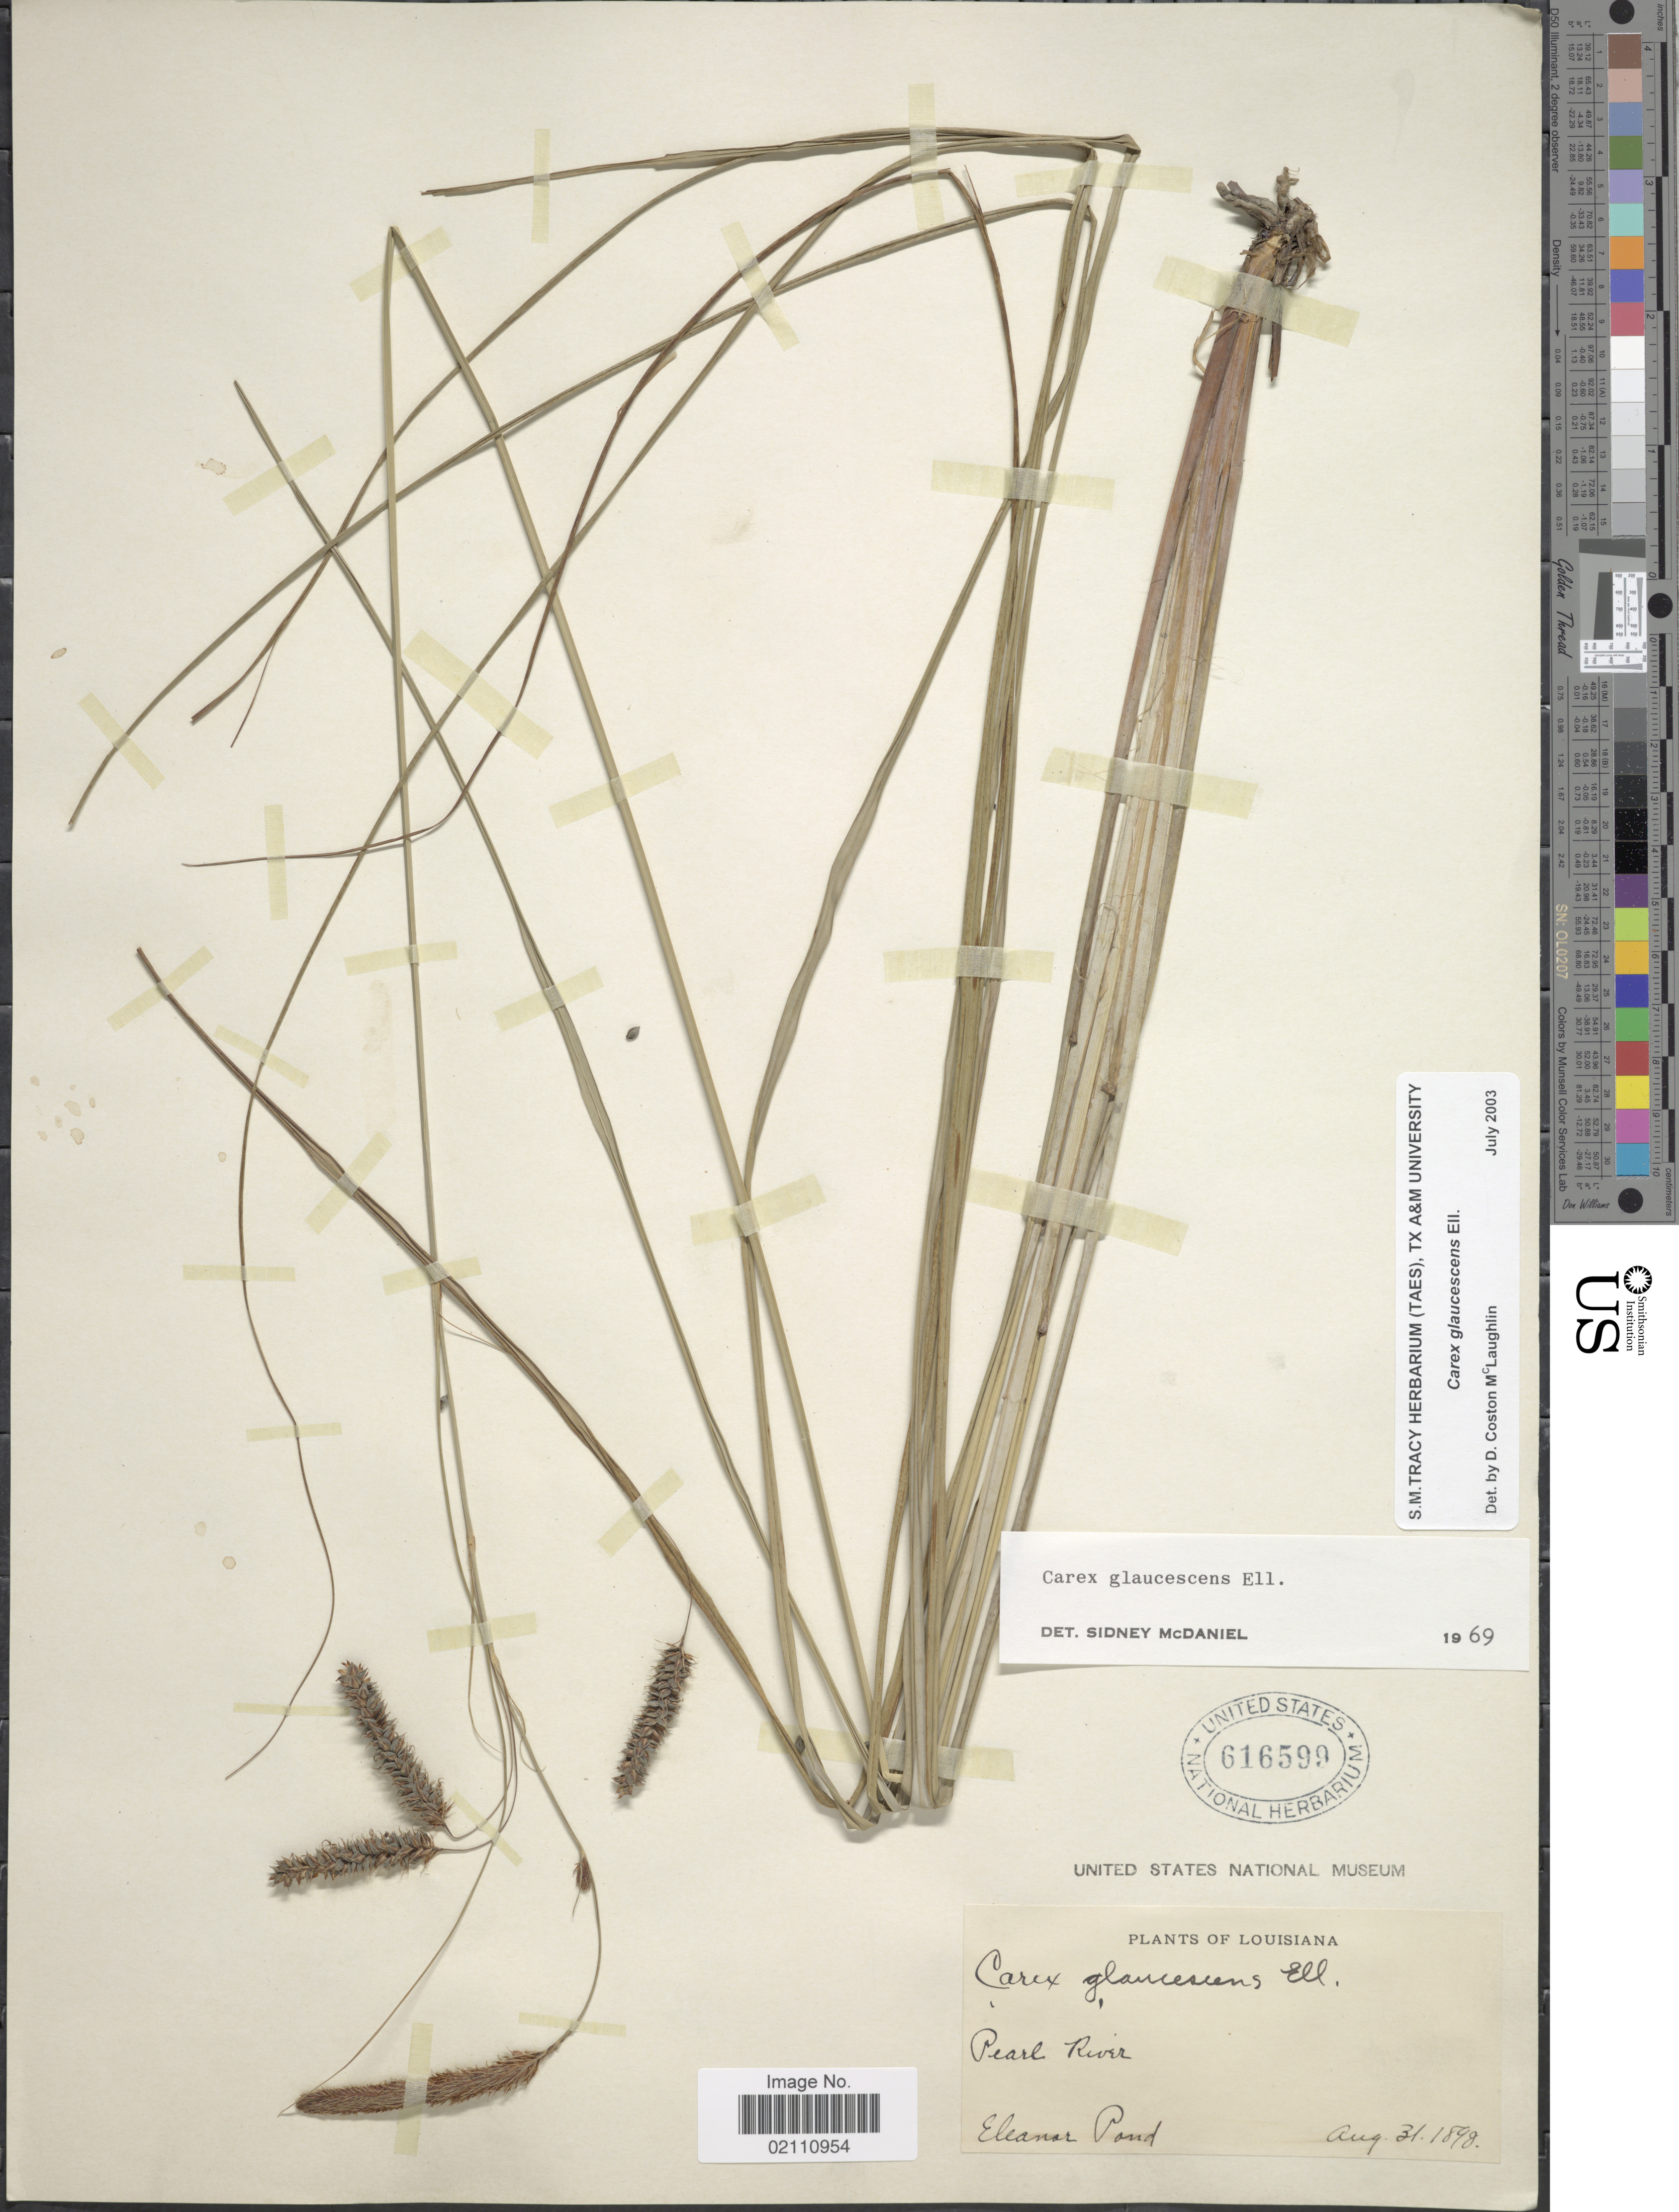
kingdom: Plantae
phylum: Tracheophyta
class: Liliopsida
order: Poales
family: Cyperaceae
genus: Carex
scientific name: Carex glaucescens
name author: Elliott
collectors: E. Pond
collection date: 1898-08-31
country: United States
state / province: Louisiana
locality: Pearl River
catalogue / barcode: US 616599